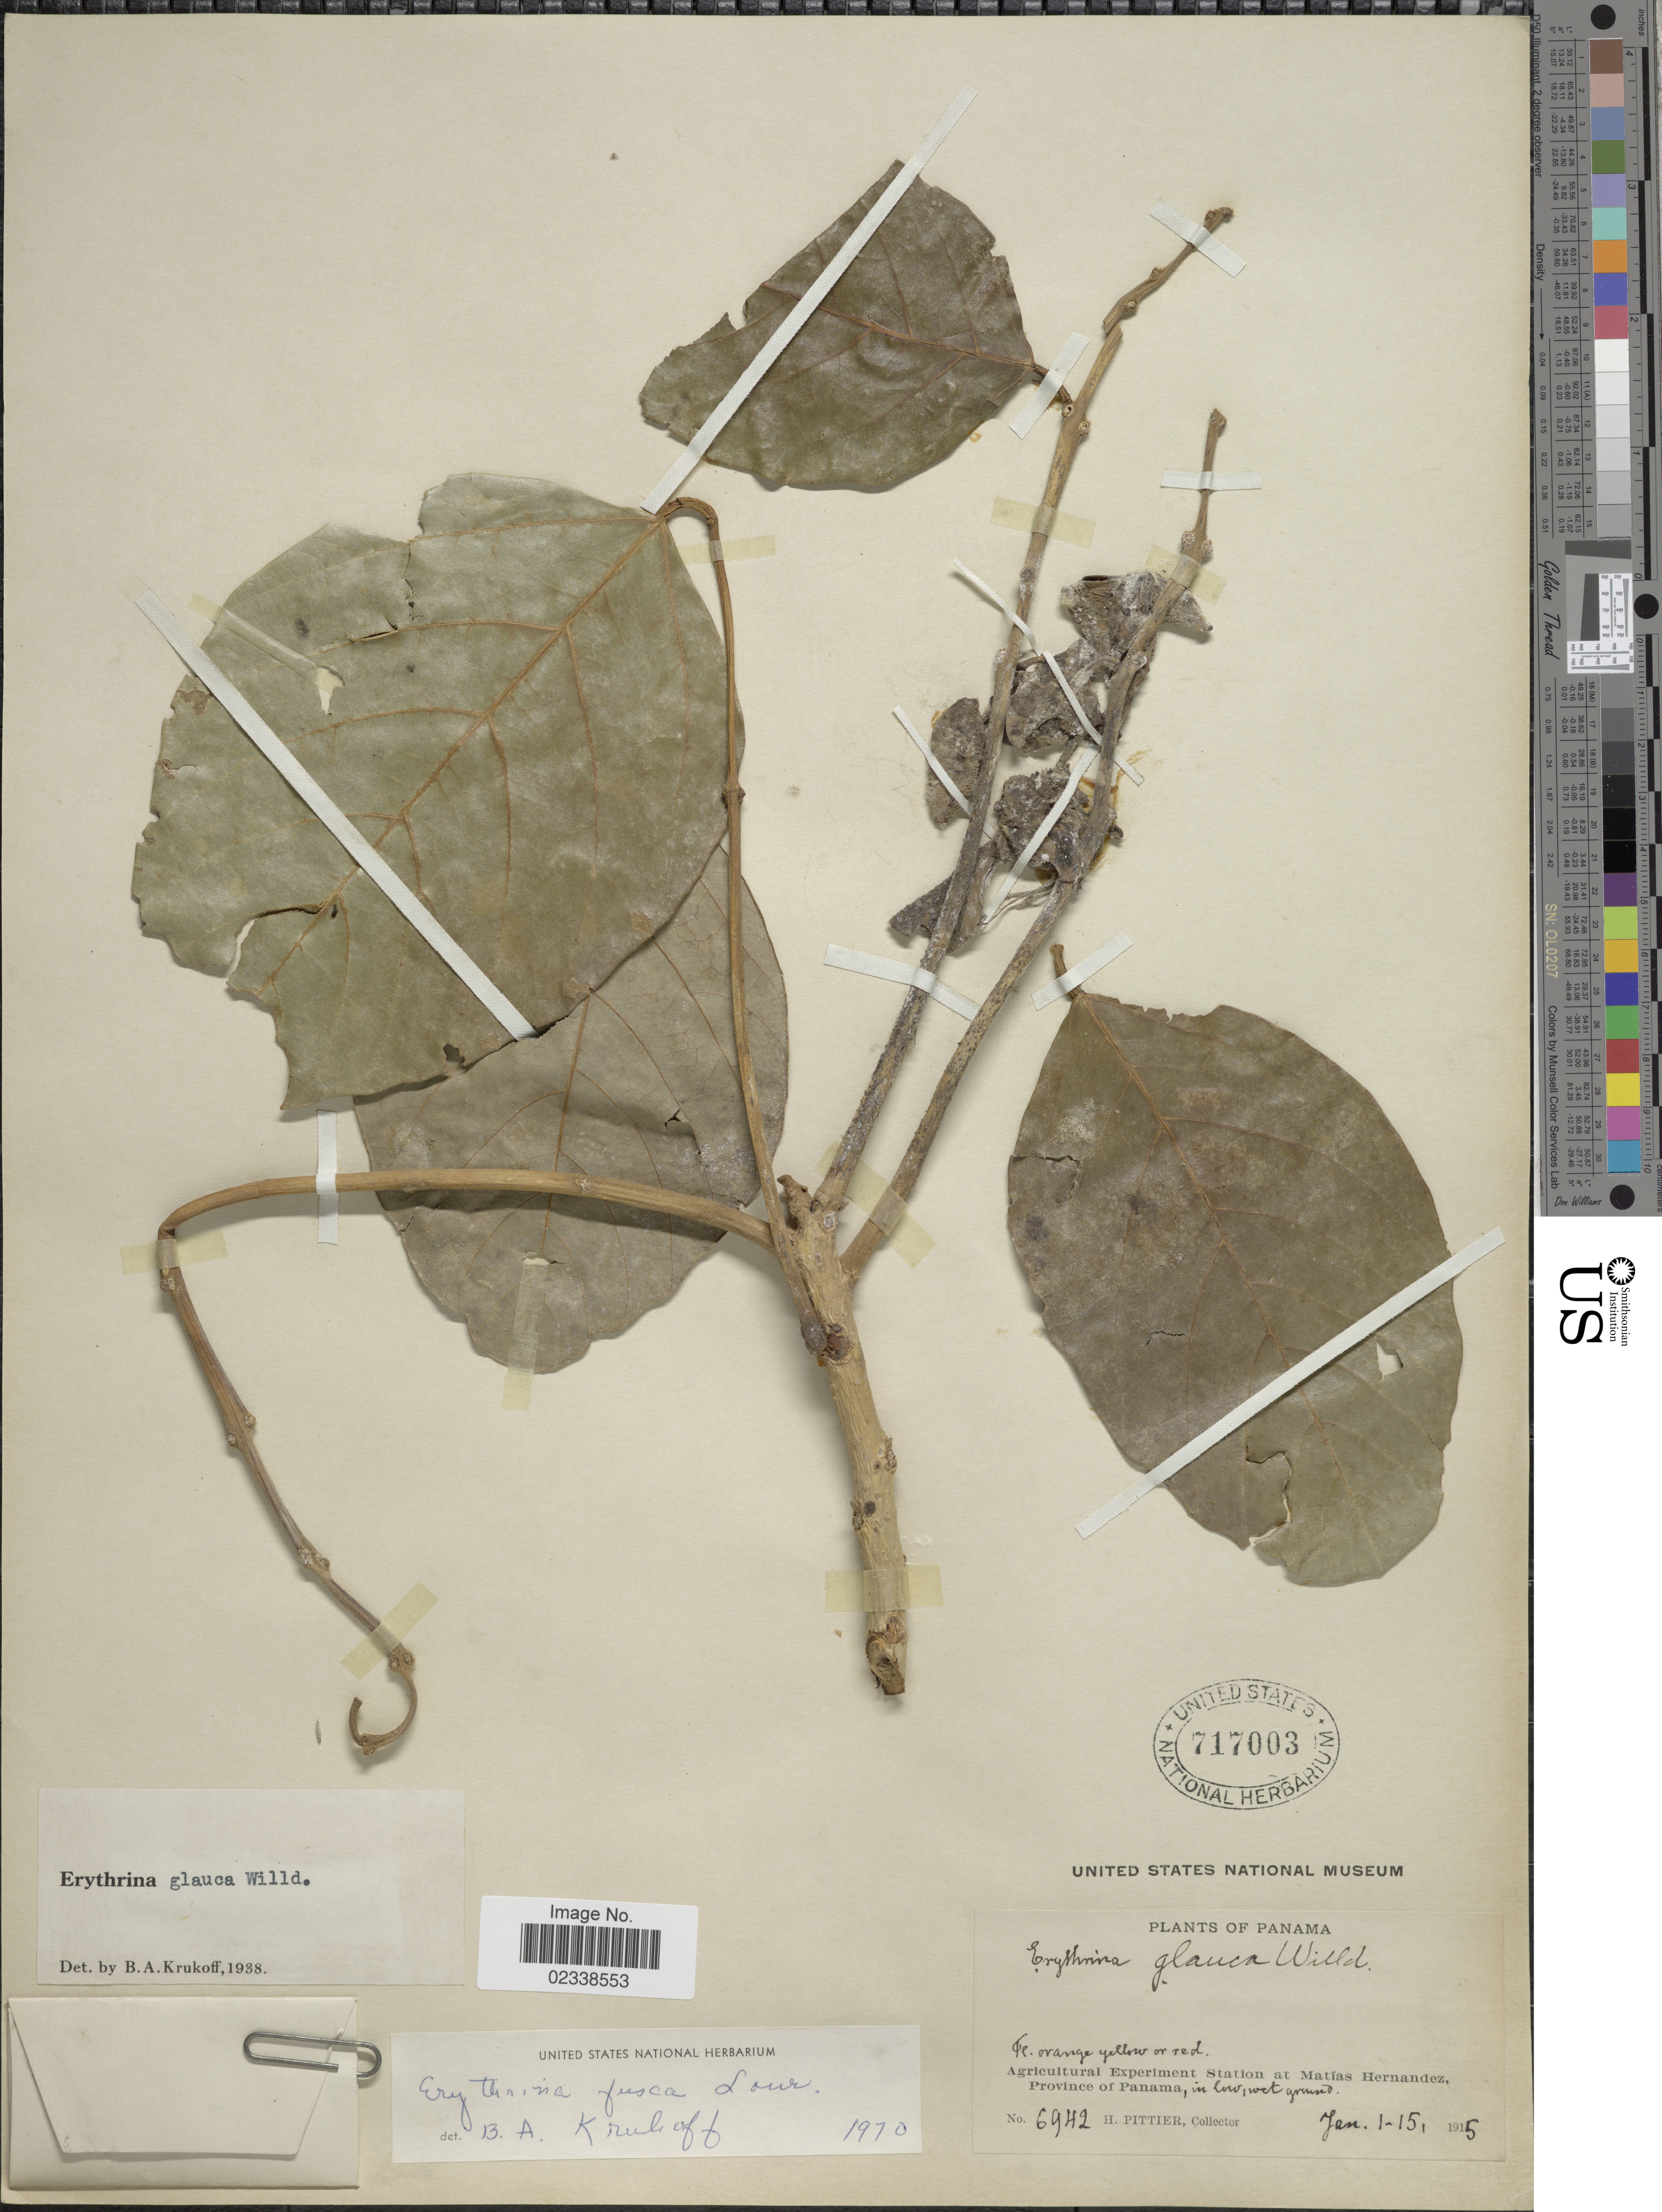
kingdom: Plantae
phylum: Tracheophyta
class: Magnoliopsida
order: Fabales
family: Fabaceae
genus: Erythrina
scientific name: Erythrina fusca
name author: Lour.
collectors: H. F. Pittier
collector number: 6942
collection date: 1915-01-01/1915-01-15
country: Panama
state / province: Panamá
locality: Agricultural Experiment Station at Matias Hernandez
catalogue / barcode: US 717003